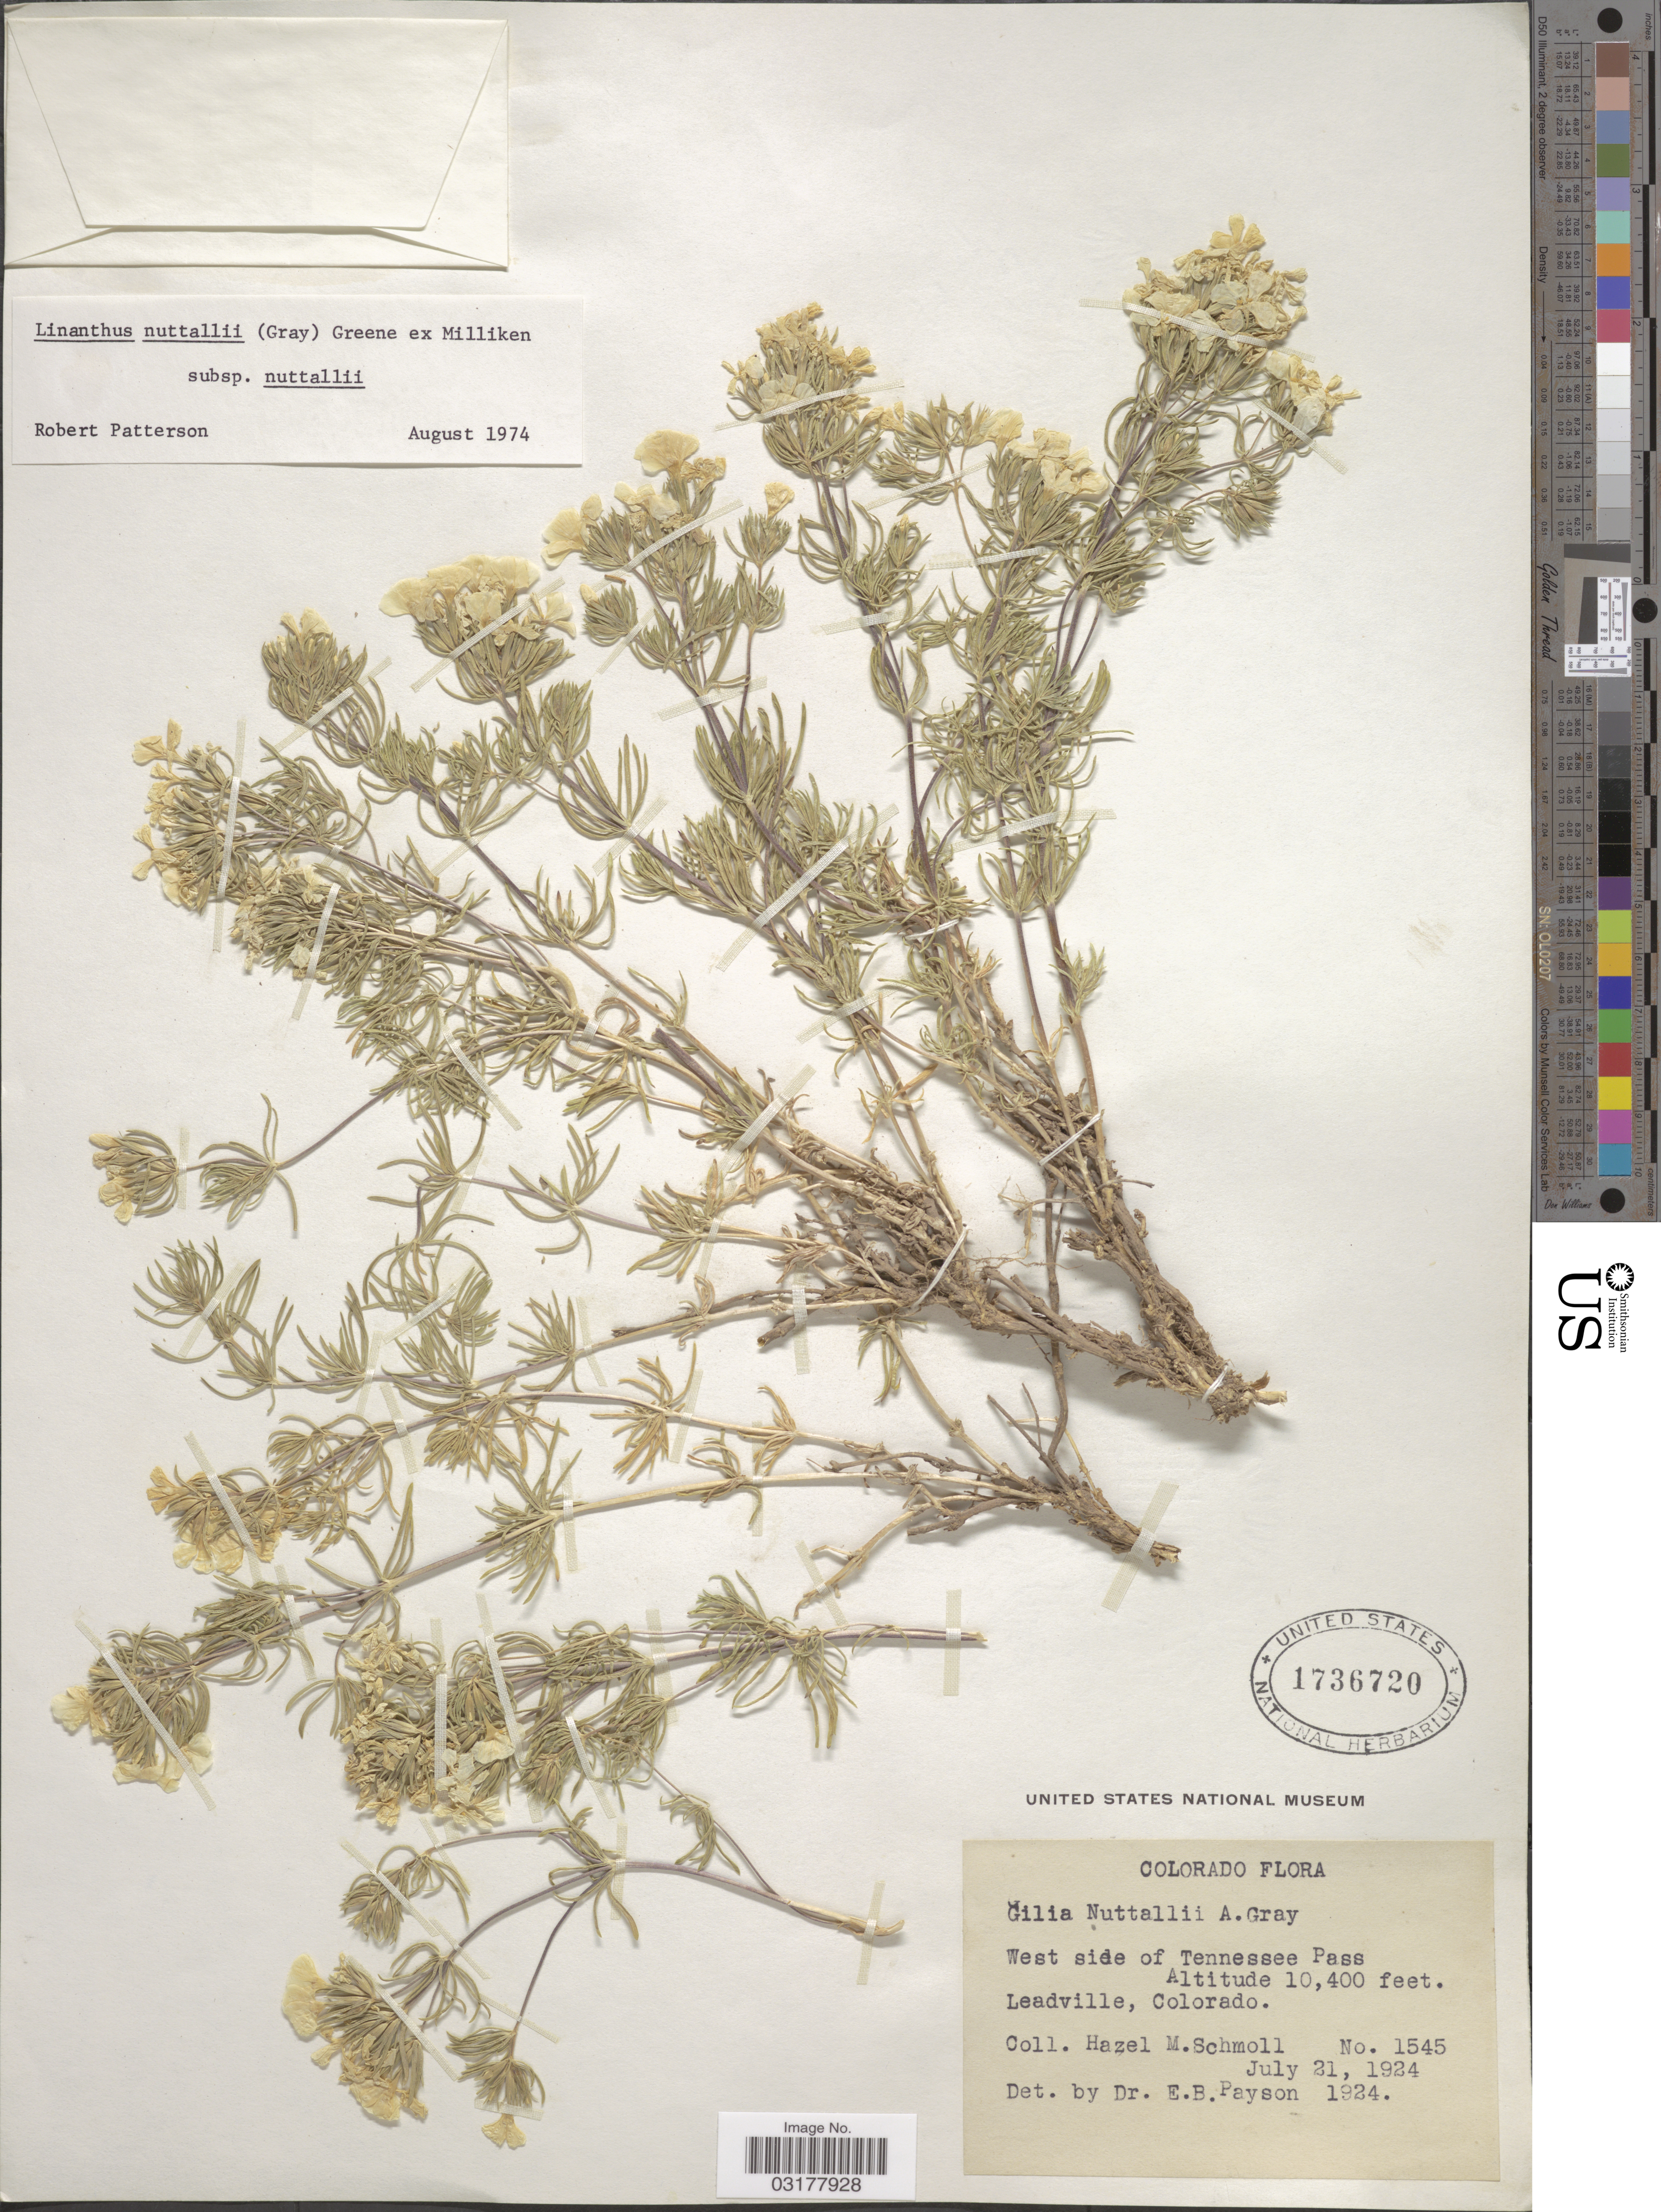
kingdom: Plantae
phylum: Tracheophyta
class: Magnoliopsida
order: Ericales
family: Polemoniaceae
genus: Leptosiphon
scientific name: Leptosiphon nuttallii subsp. nuttallii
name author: (A. Gray) J.M. Porter & L.A. Johnson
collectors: H. Schmoll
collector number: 1545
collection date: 1924-07-21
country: United States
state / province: Colorado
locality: West side of Tennessee Pass, Leadville.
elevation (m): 3170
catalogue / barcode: US 1736720